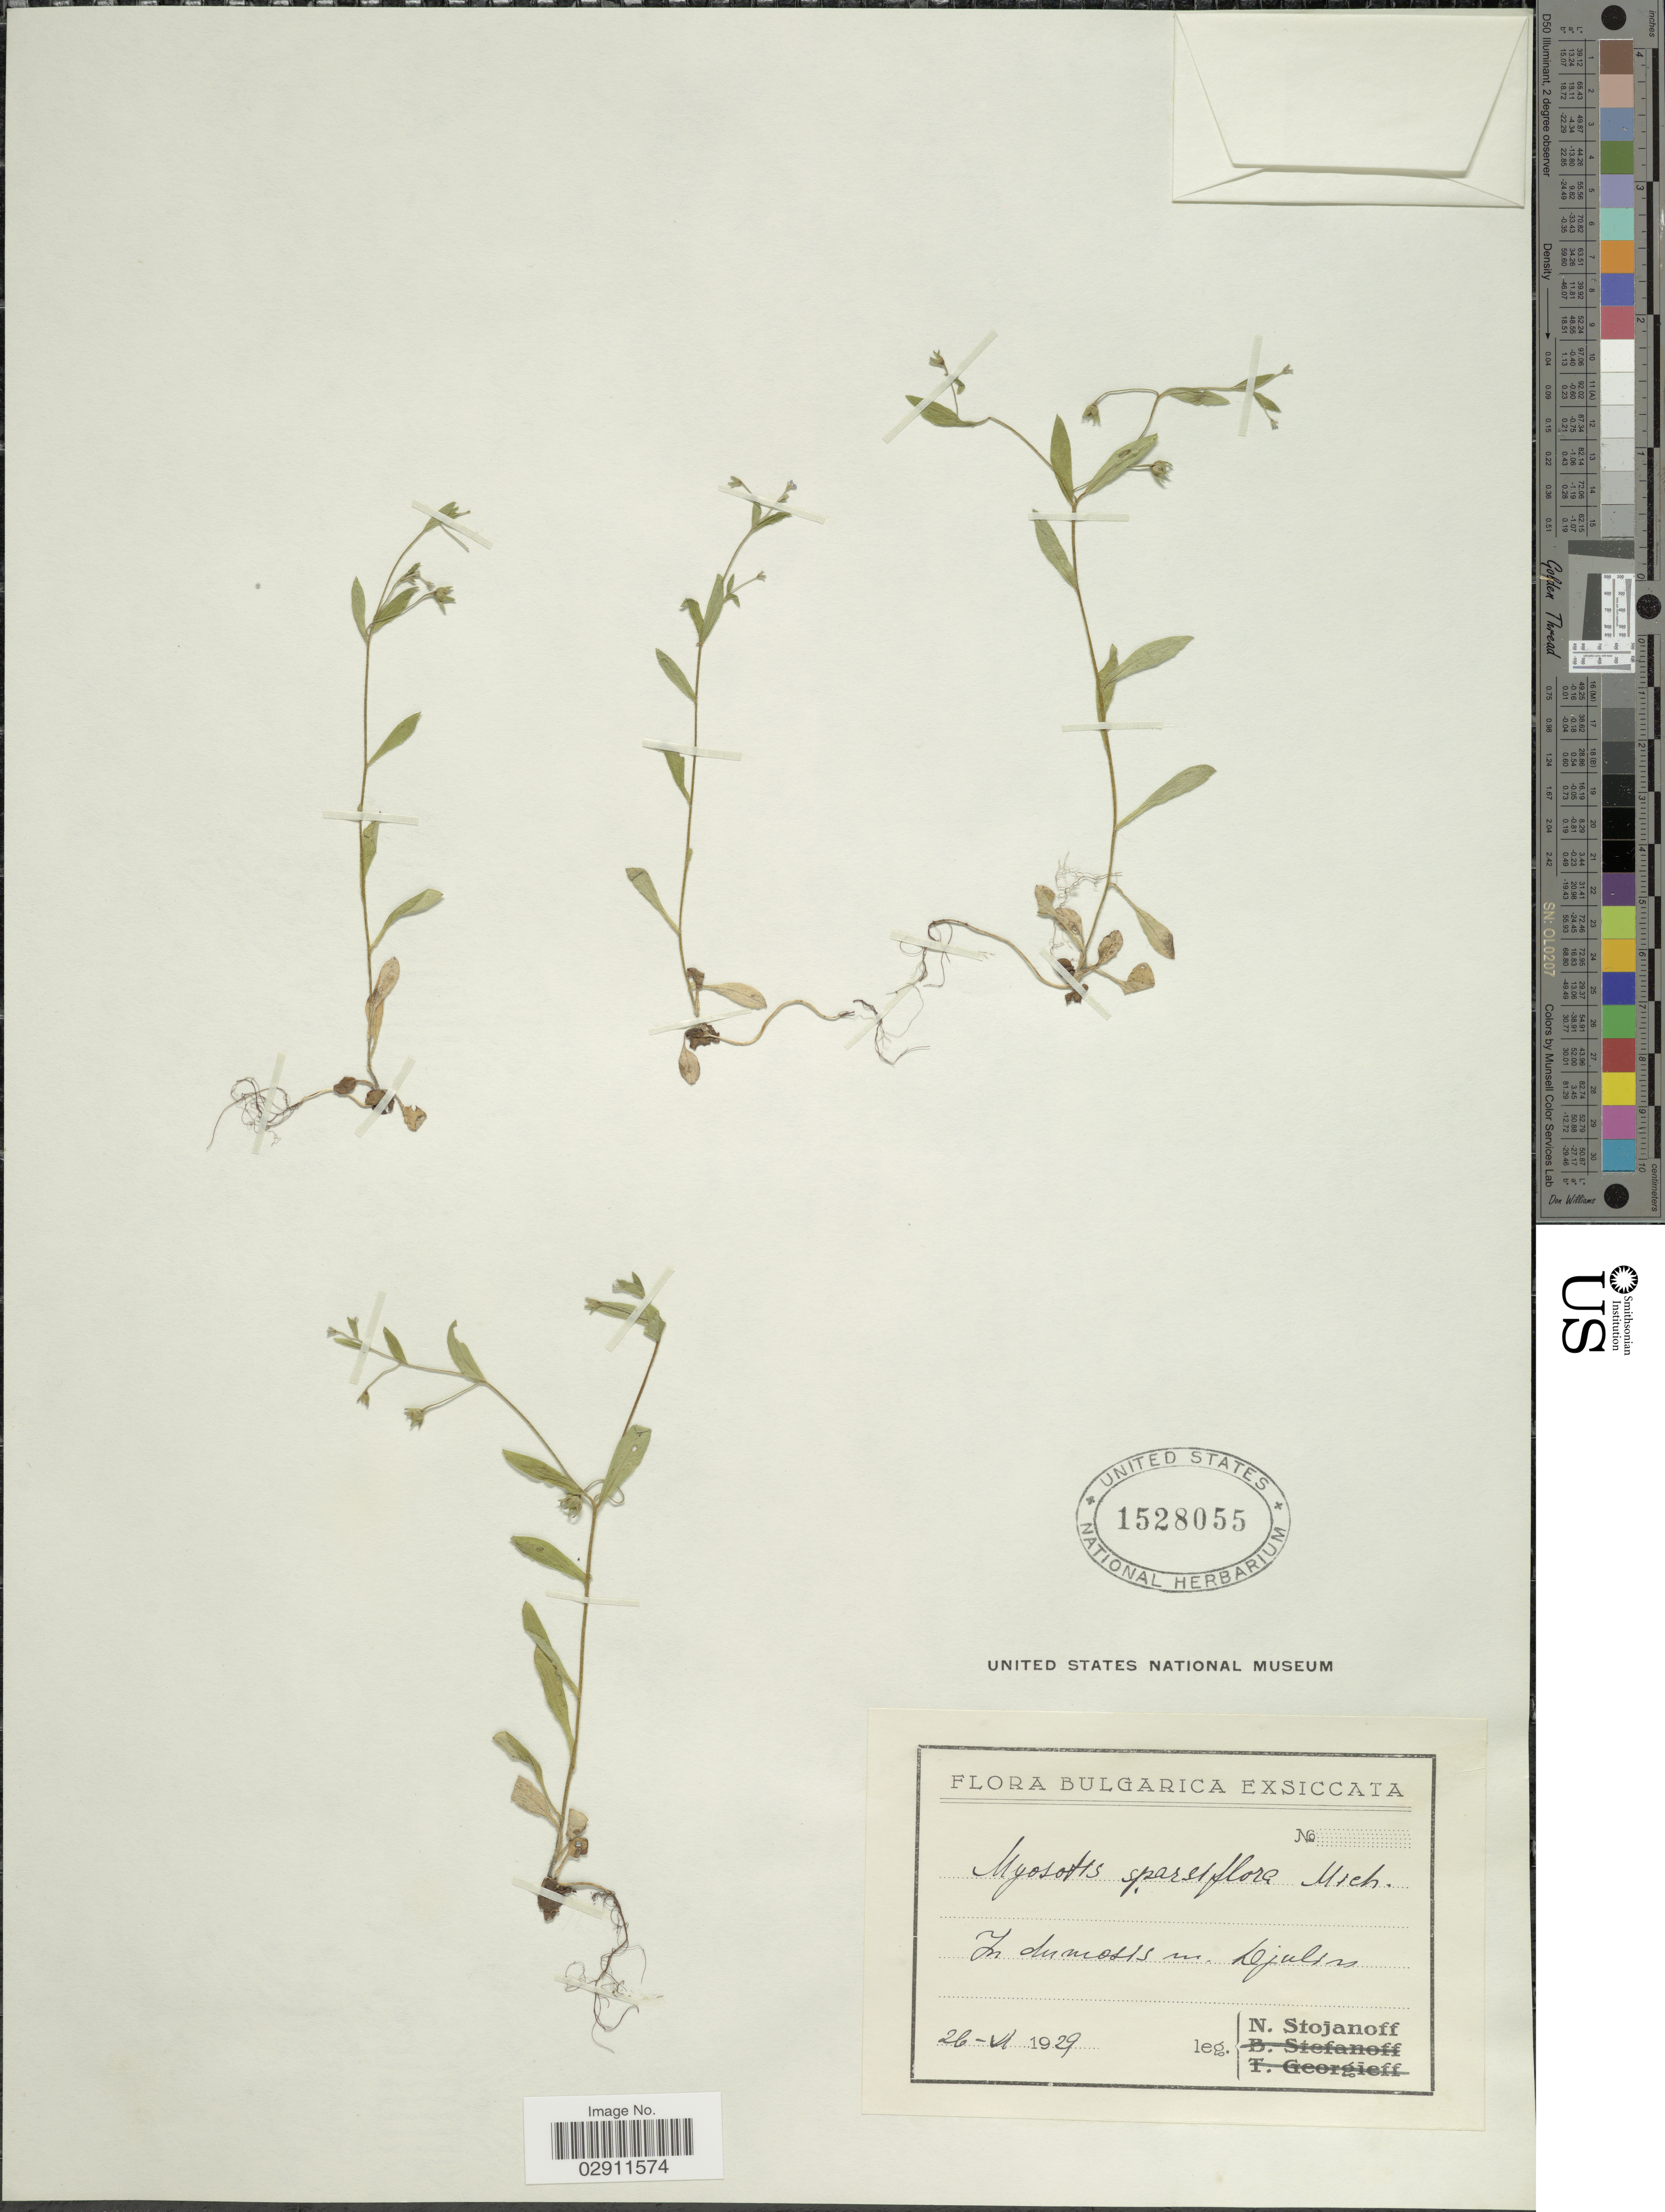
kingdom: Plantae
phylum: Tracheophyta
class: Magnoliopsida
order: Boraginales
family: Boraginaceae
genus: Myosotis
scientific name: Myosotis sparsiflora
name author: J.C. Mikan ex Pohl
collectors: N. Stojanoff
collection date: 1929-06-26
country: Bulgaria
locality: In dumosis m Djulen [interpreted].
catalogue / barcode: US 1528055